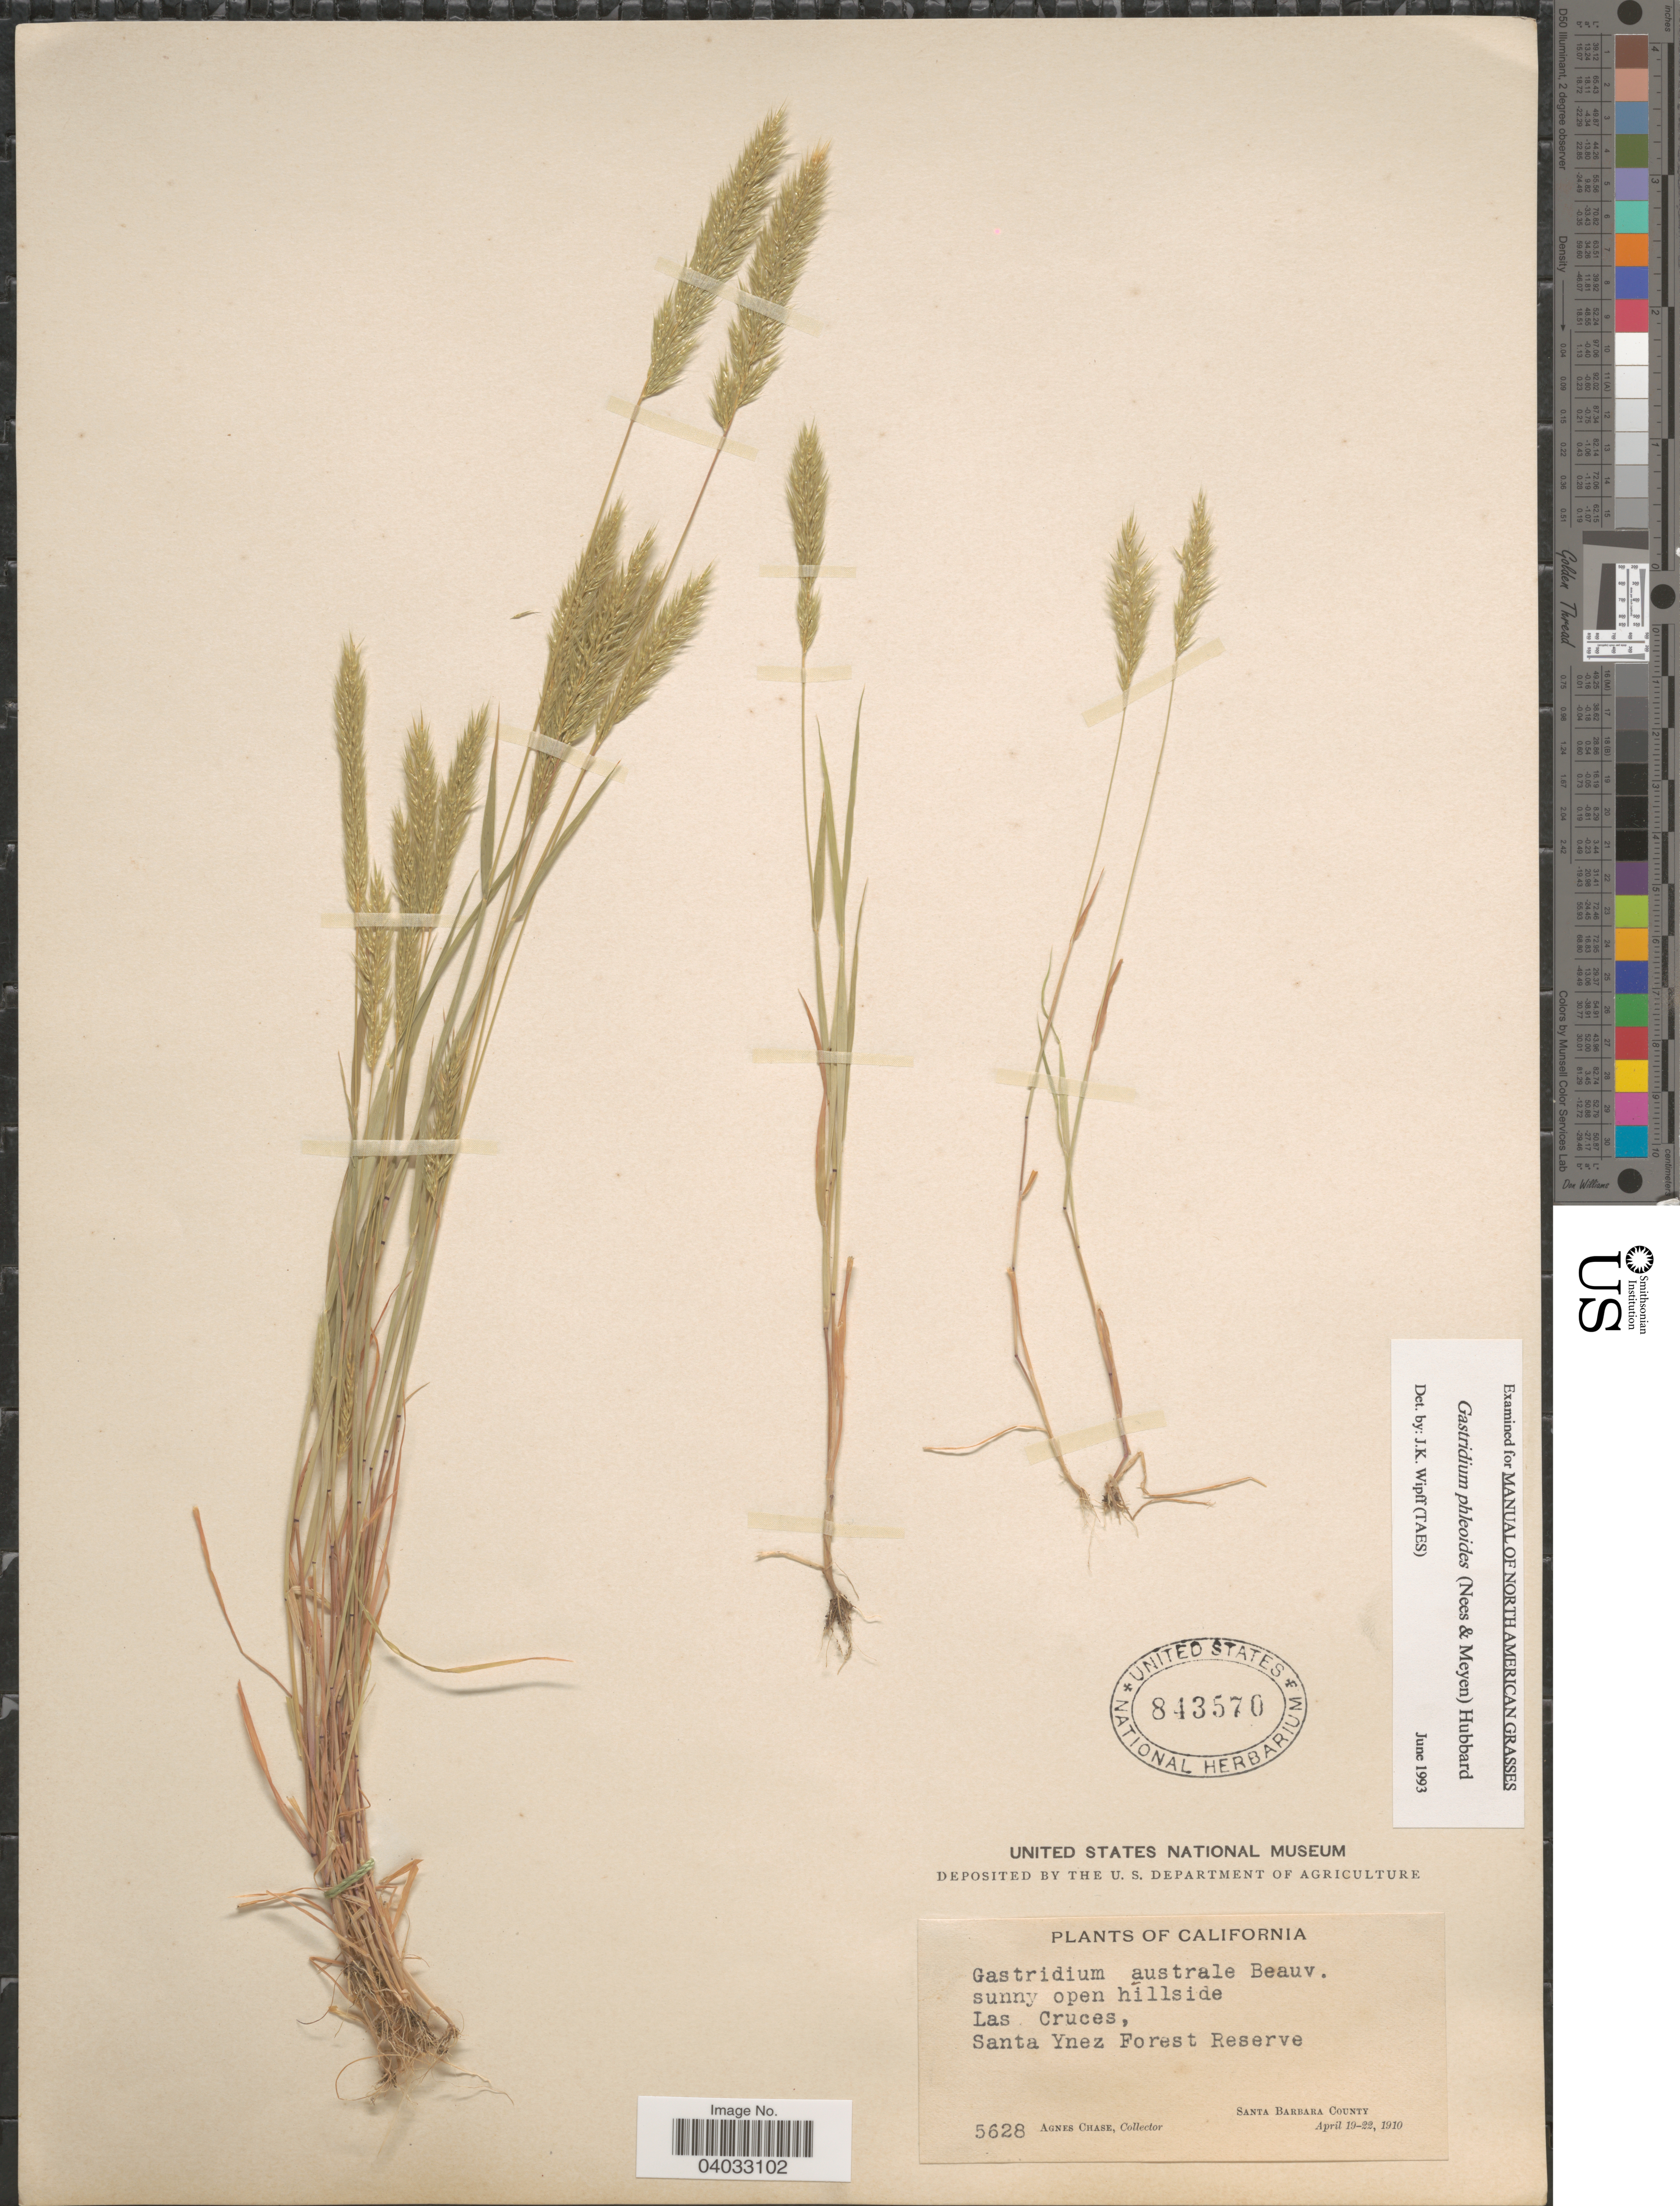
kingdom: Plantae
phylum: Tracheophyta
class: Liliopsida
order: Poales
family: Poaceae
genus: Gastridium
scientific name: Gastridium phleoides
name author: (Nees) C.E. Hubb.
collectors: A. Chase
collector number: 5628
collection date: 1910-04-19/1910-04-22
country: United States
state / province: California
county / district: Santa Barbara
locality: Las Cruces, Santa Ynez Forest Reserve. Santa Barbara County.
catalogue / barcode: US 843570